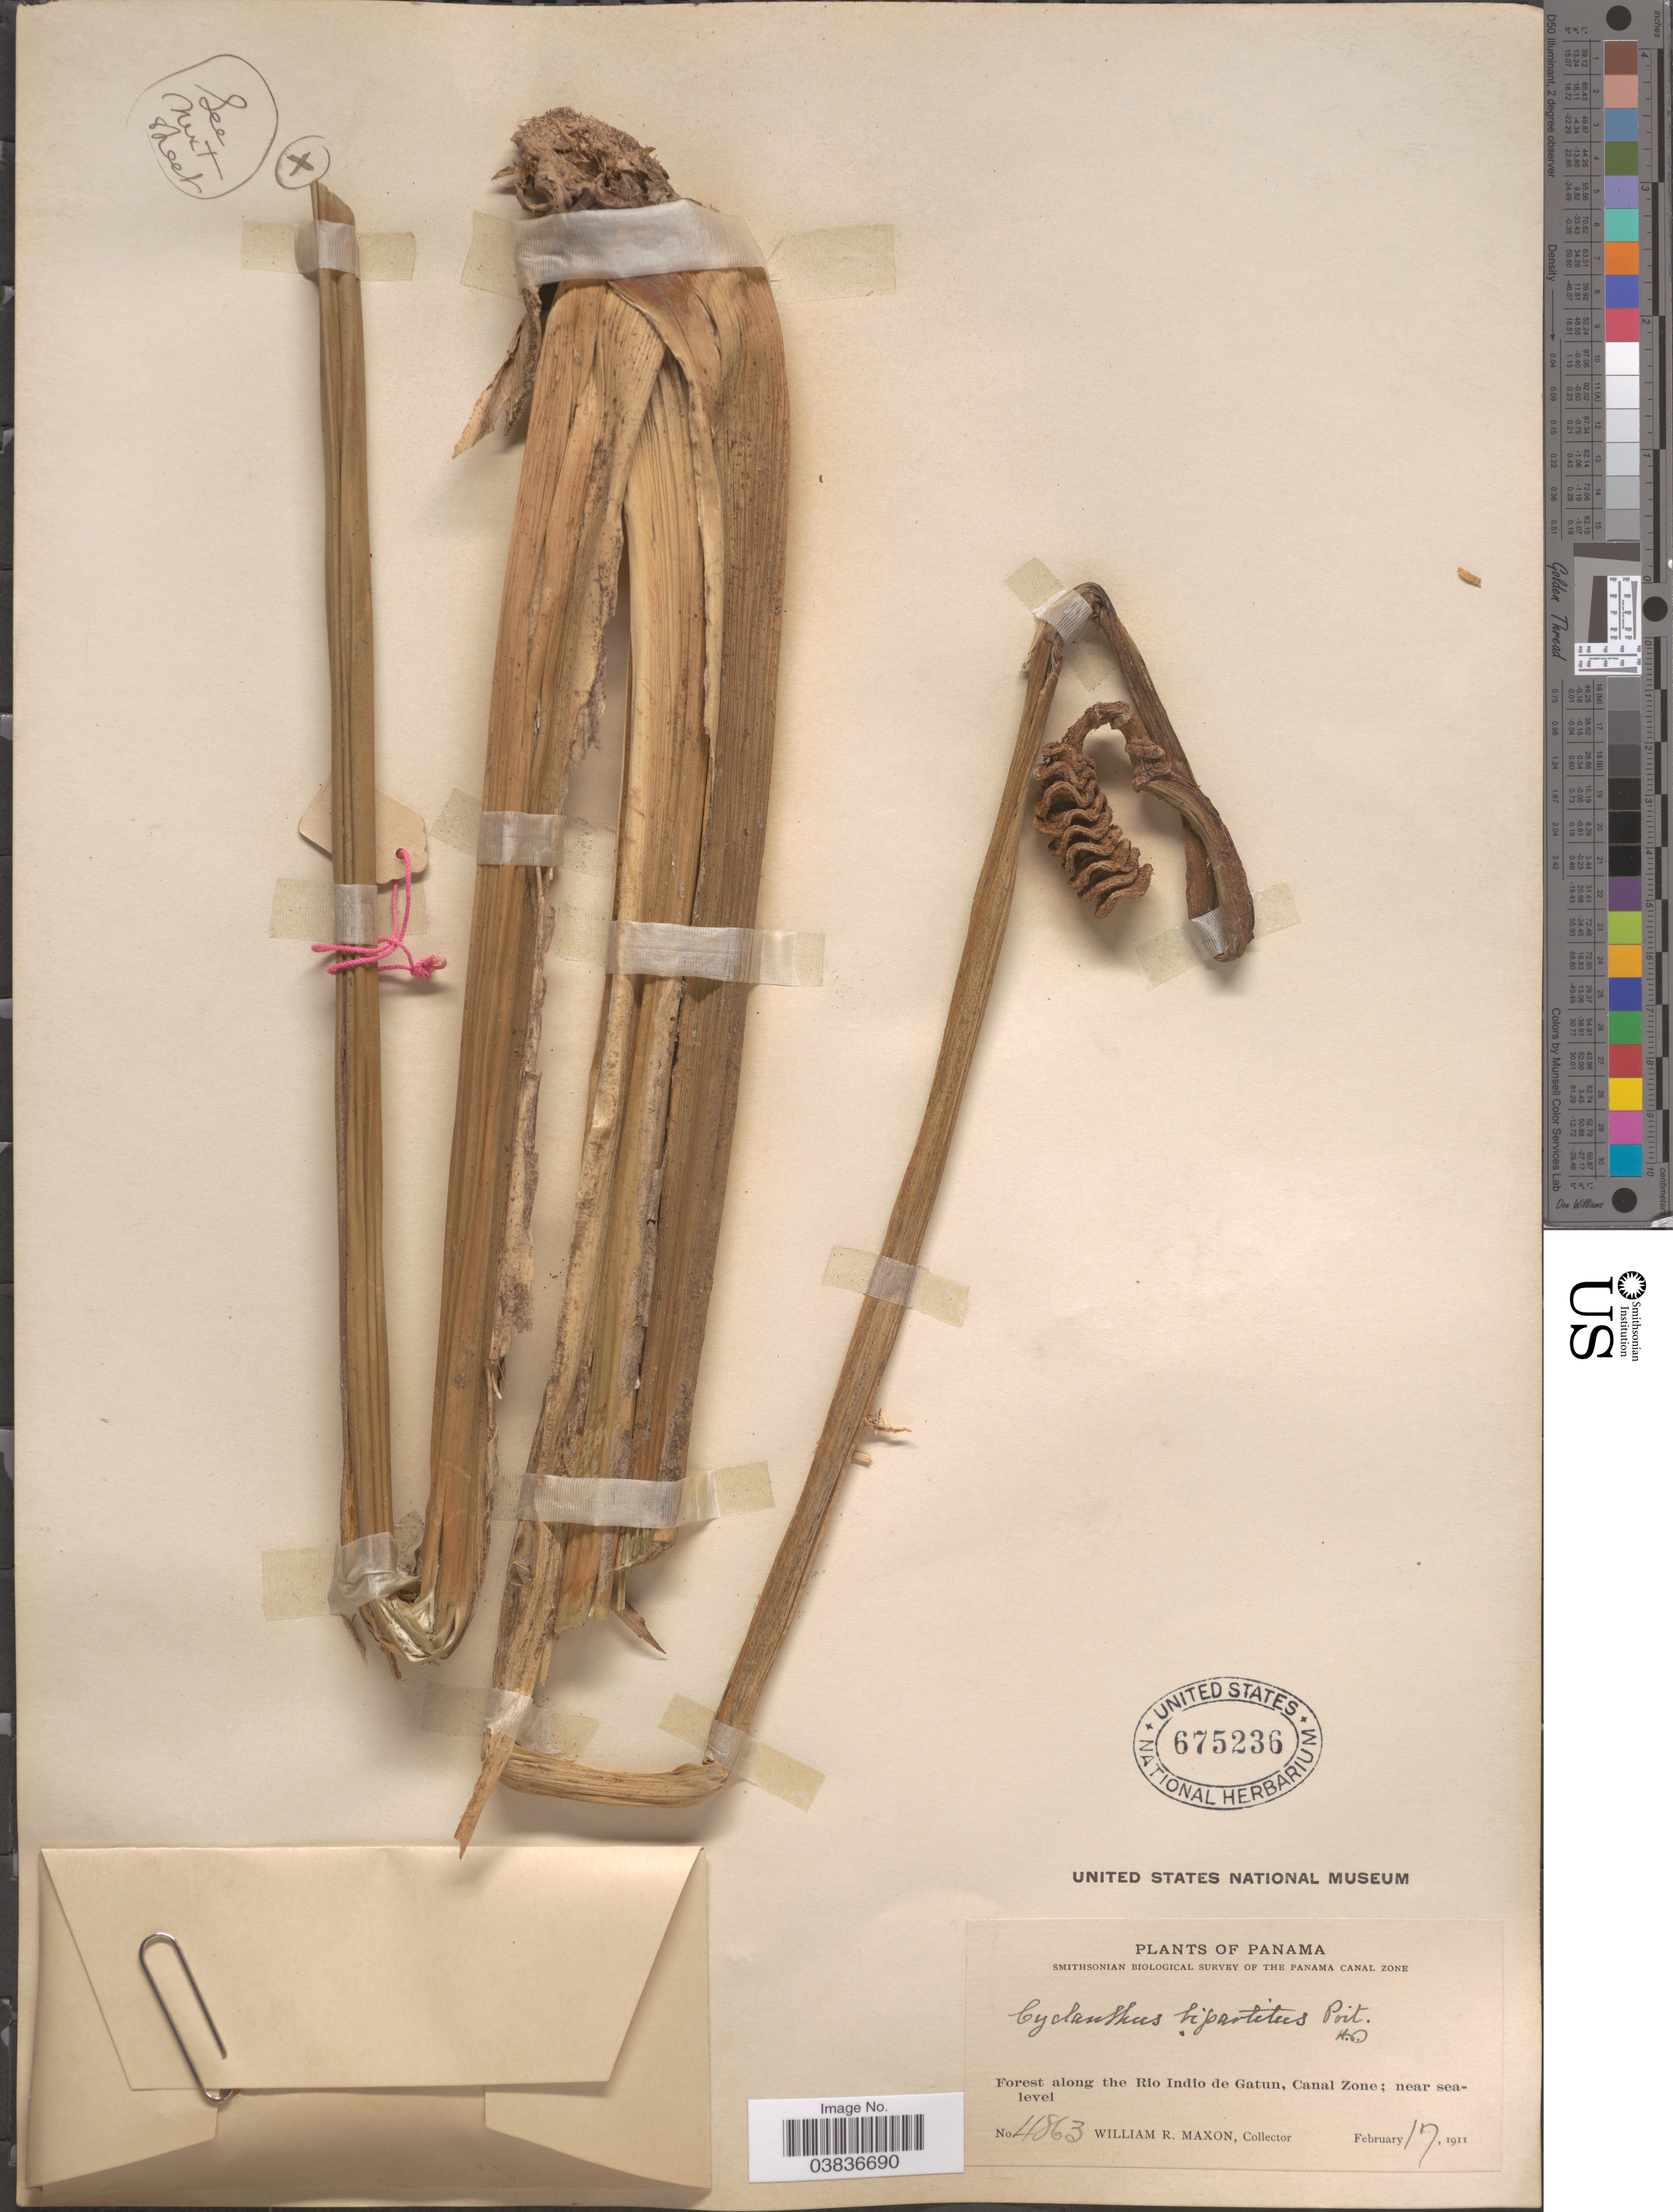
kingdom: Plantae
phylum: Tracheophyta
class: Liliopsida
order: Pandanales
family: Cyclanthaceae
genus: Cyclanthus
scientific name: Cyclanthus bipartitus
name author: Poit. ex A. Rich.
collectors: W. R. Maxon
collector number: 4863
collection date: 1911-02-17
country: Panama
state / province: Colón / Panamá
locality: Along the Río Indio de Gatun, Canal Zone.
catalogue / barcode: US 675236